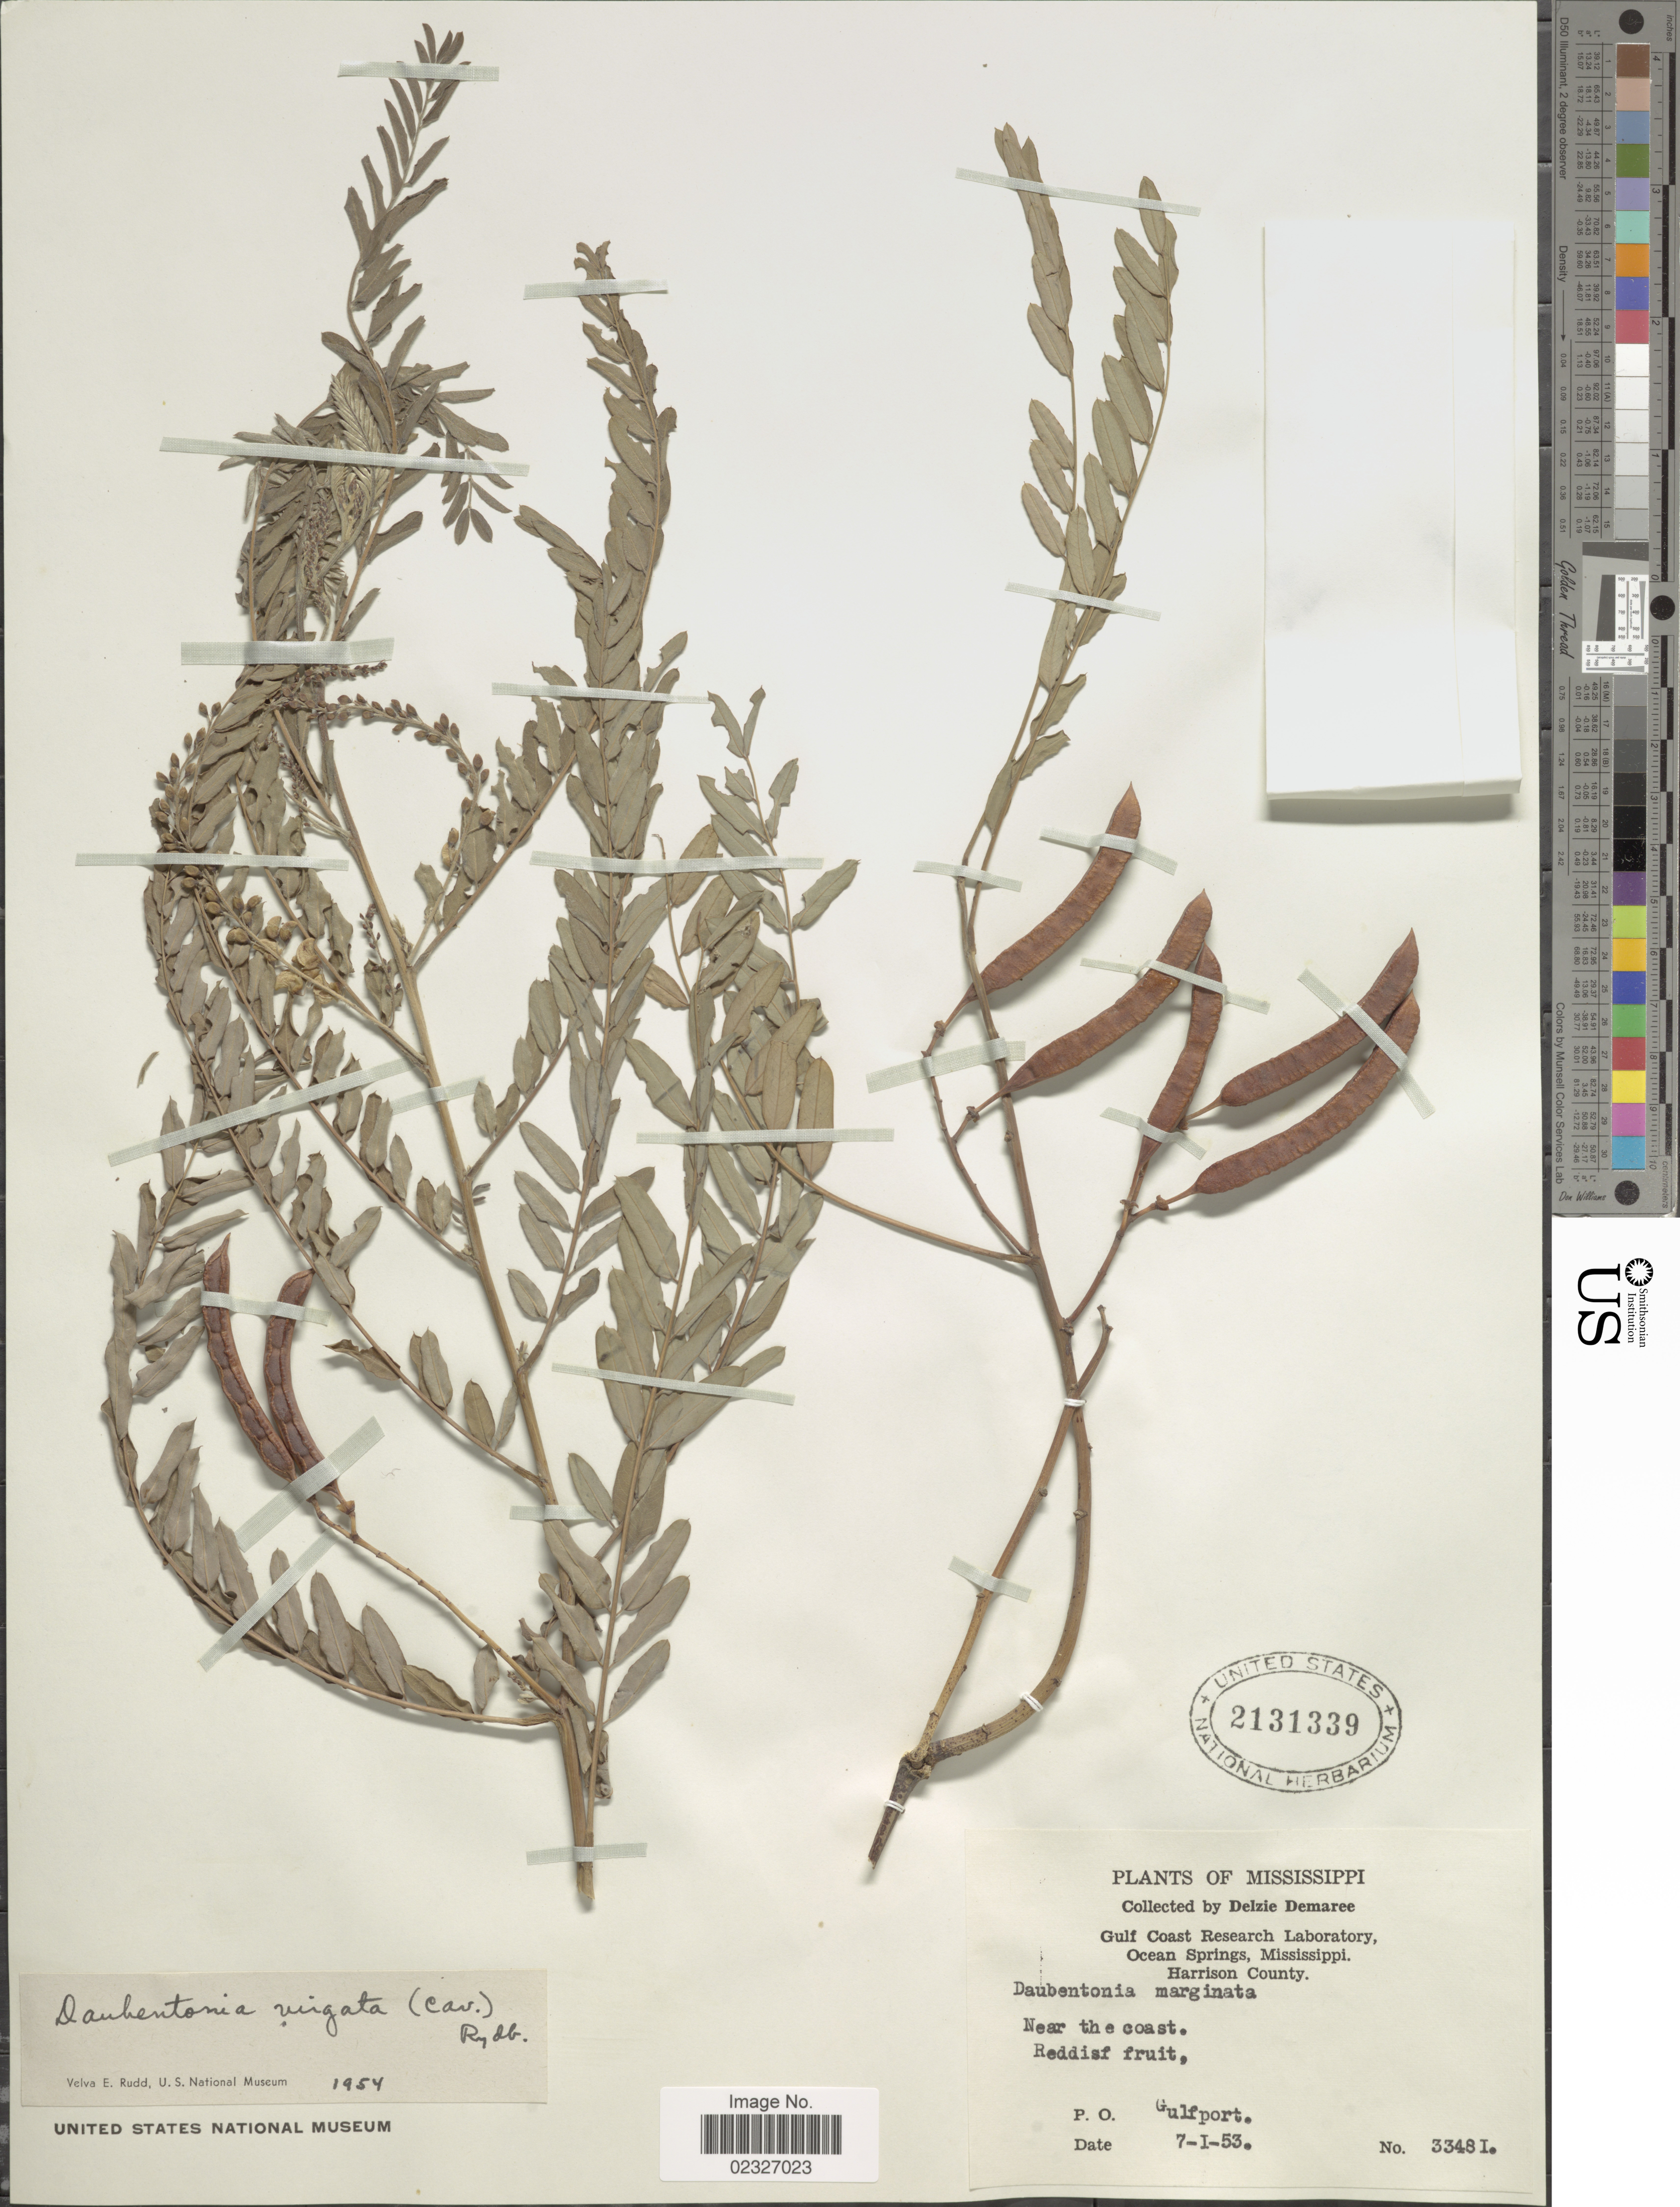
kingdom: Plantae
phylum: Tracheophyta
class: Magnoliopsida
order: Fabales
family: Fabaceae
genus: Sesbania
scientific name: Sesbania virgata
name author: (Cav.) Pers.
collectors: D. Demaree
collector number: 33481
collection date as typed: Transcribed d/m/y: 1/7/53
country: United States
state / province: Mississippi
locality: Gulf Coast Research Laboratory, Ocean Springs, Harrison County, Gulfport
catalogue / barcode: US 2131339